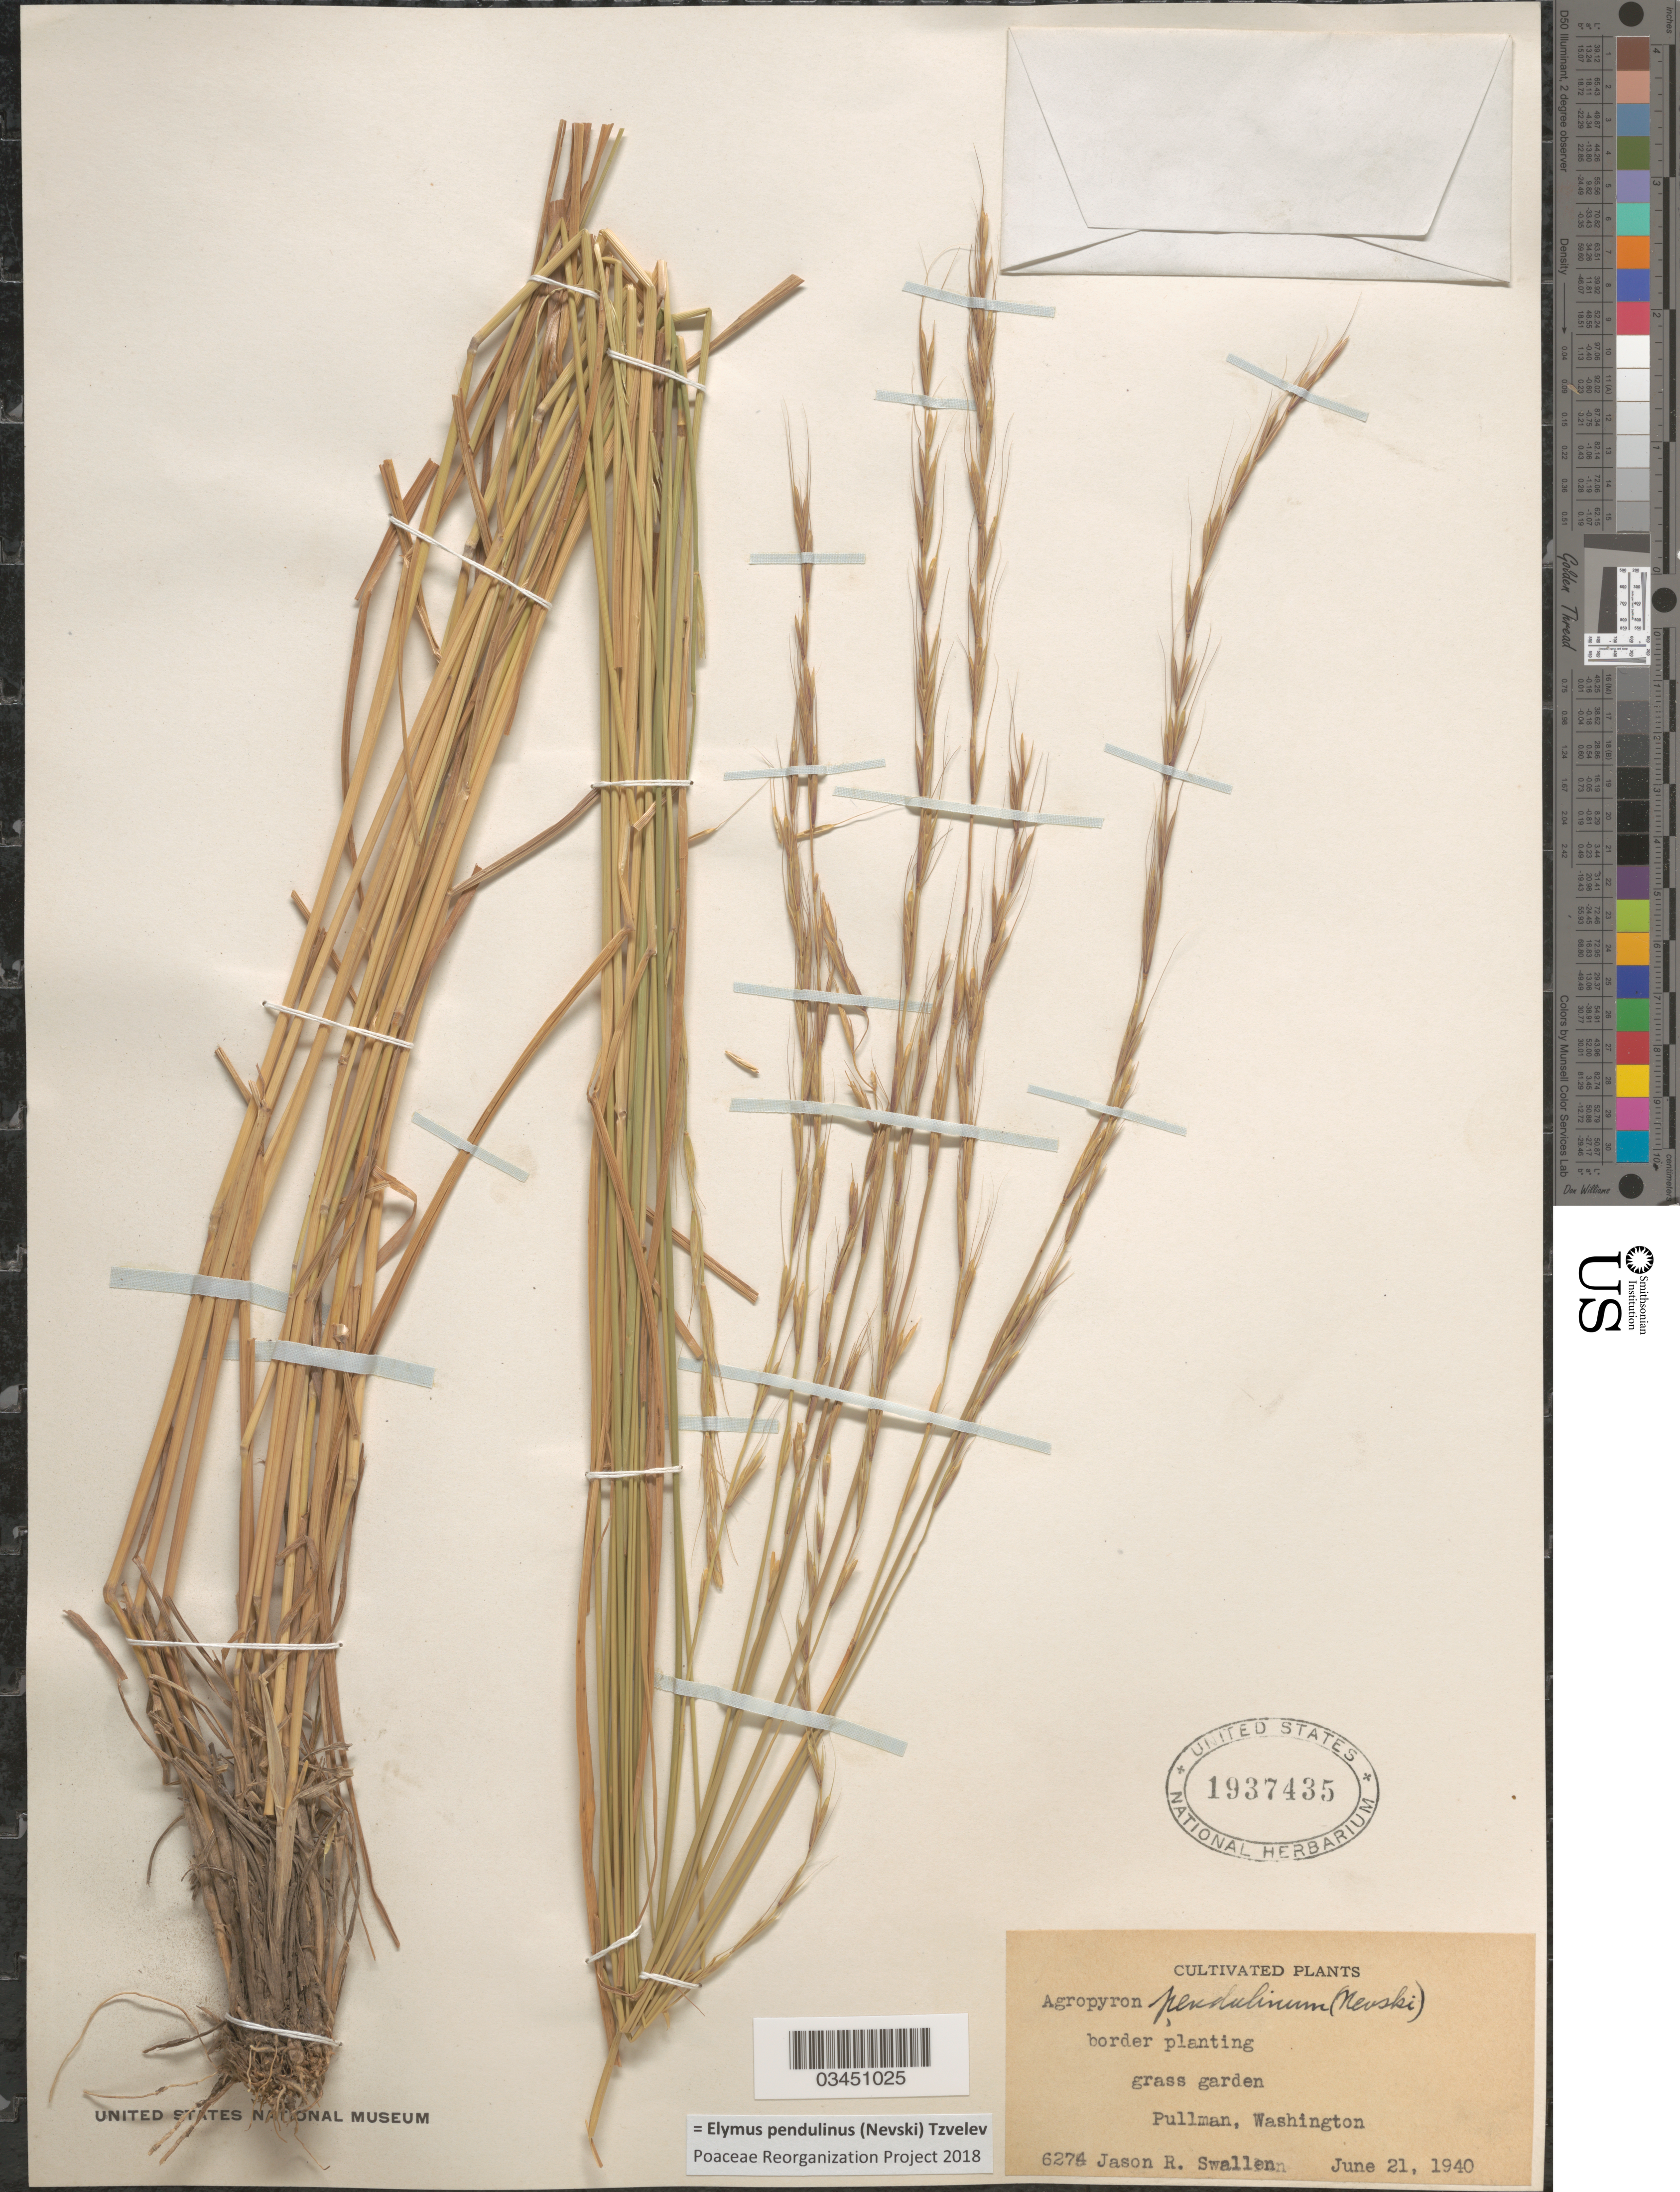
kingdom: Plantae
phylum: Tracheophyta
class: Liliopsida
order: Poales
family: Poaceae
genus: Elymus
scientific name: Elymus pendulinus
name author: (Nevski) Tzvelev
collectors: J. R. Swallen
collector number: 6274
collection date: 1940-06-21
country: United States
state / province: Washington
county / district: Whitman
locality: Border planting grass garden. Pullman.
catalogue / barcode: US 1937435